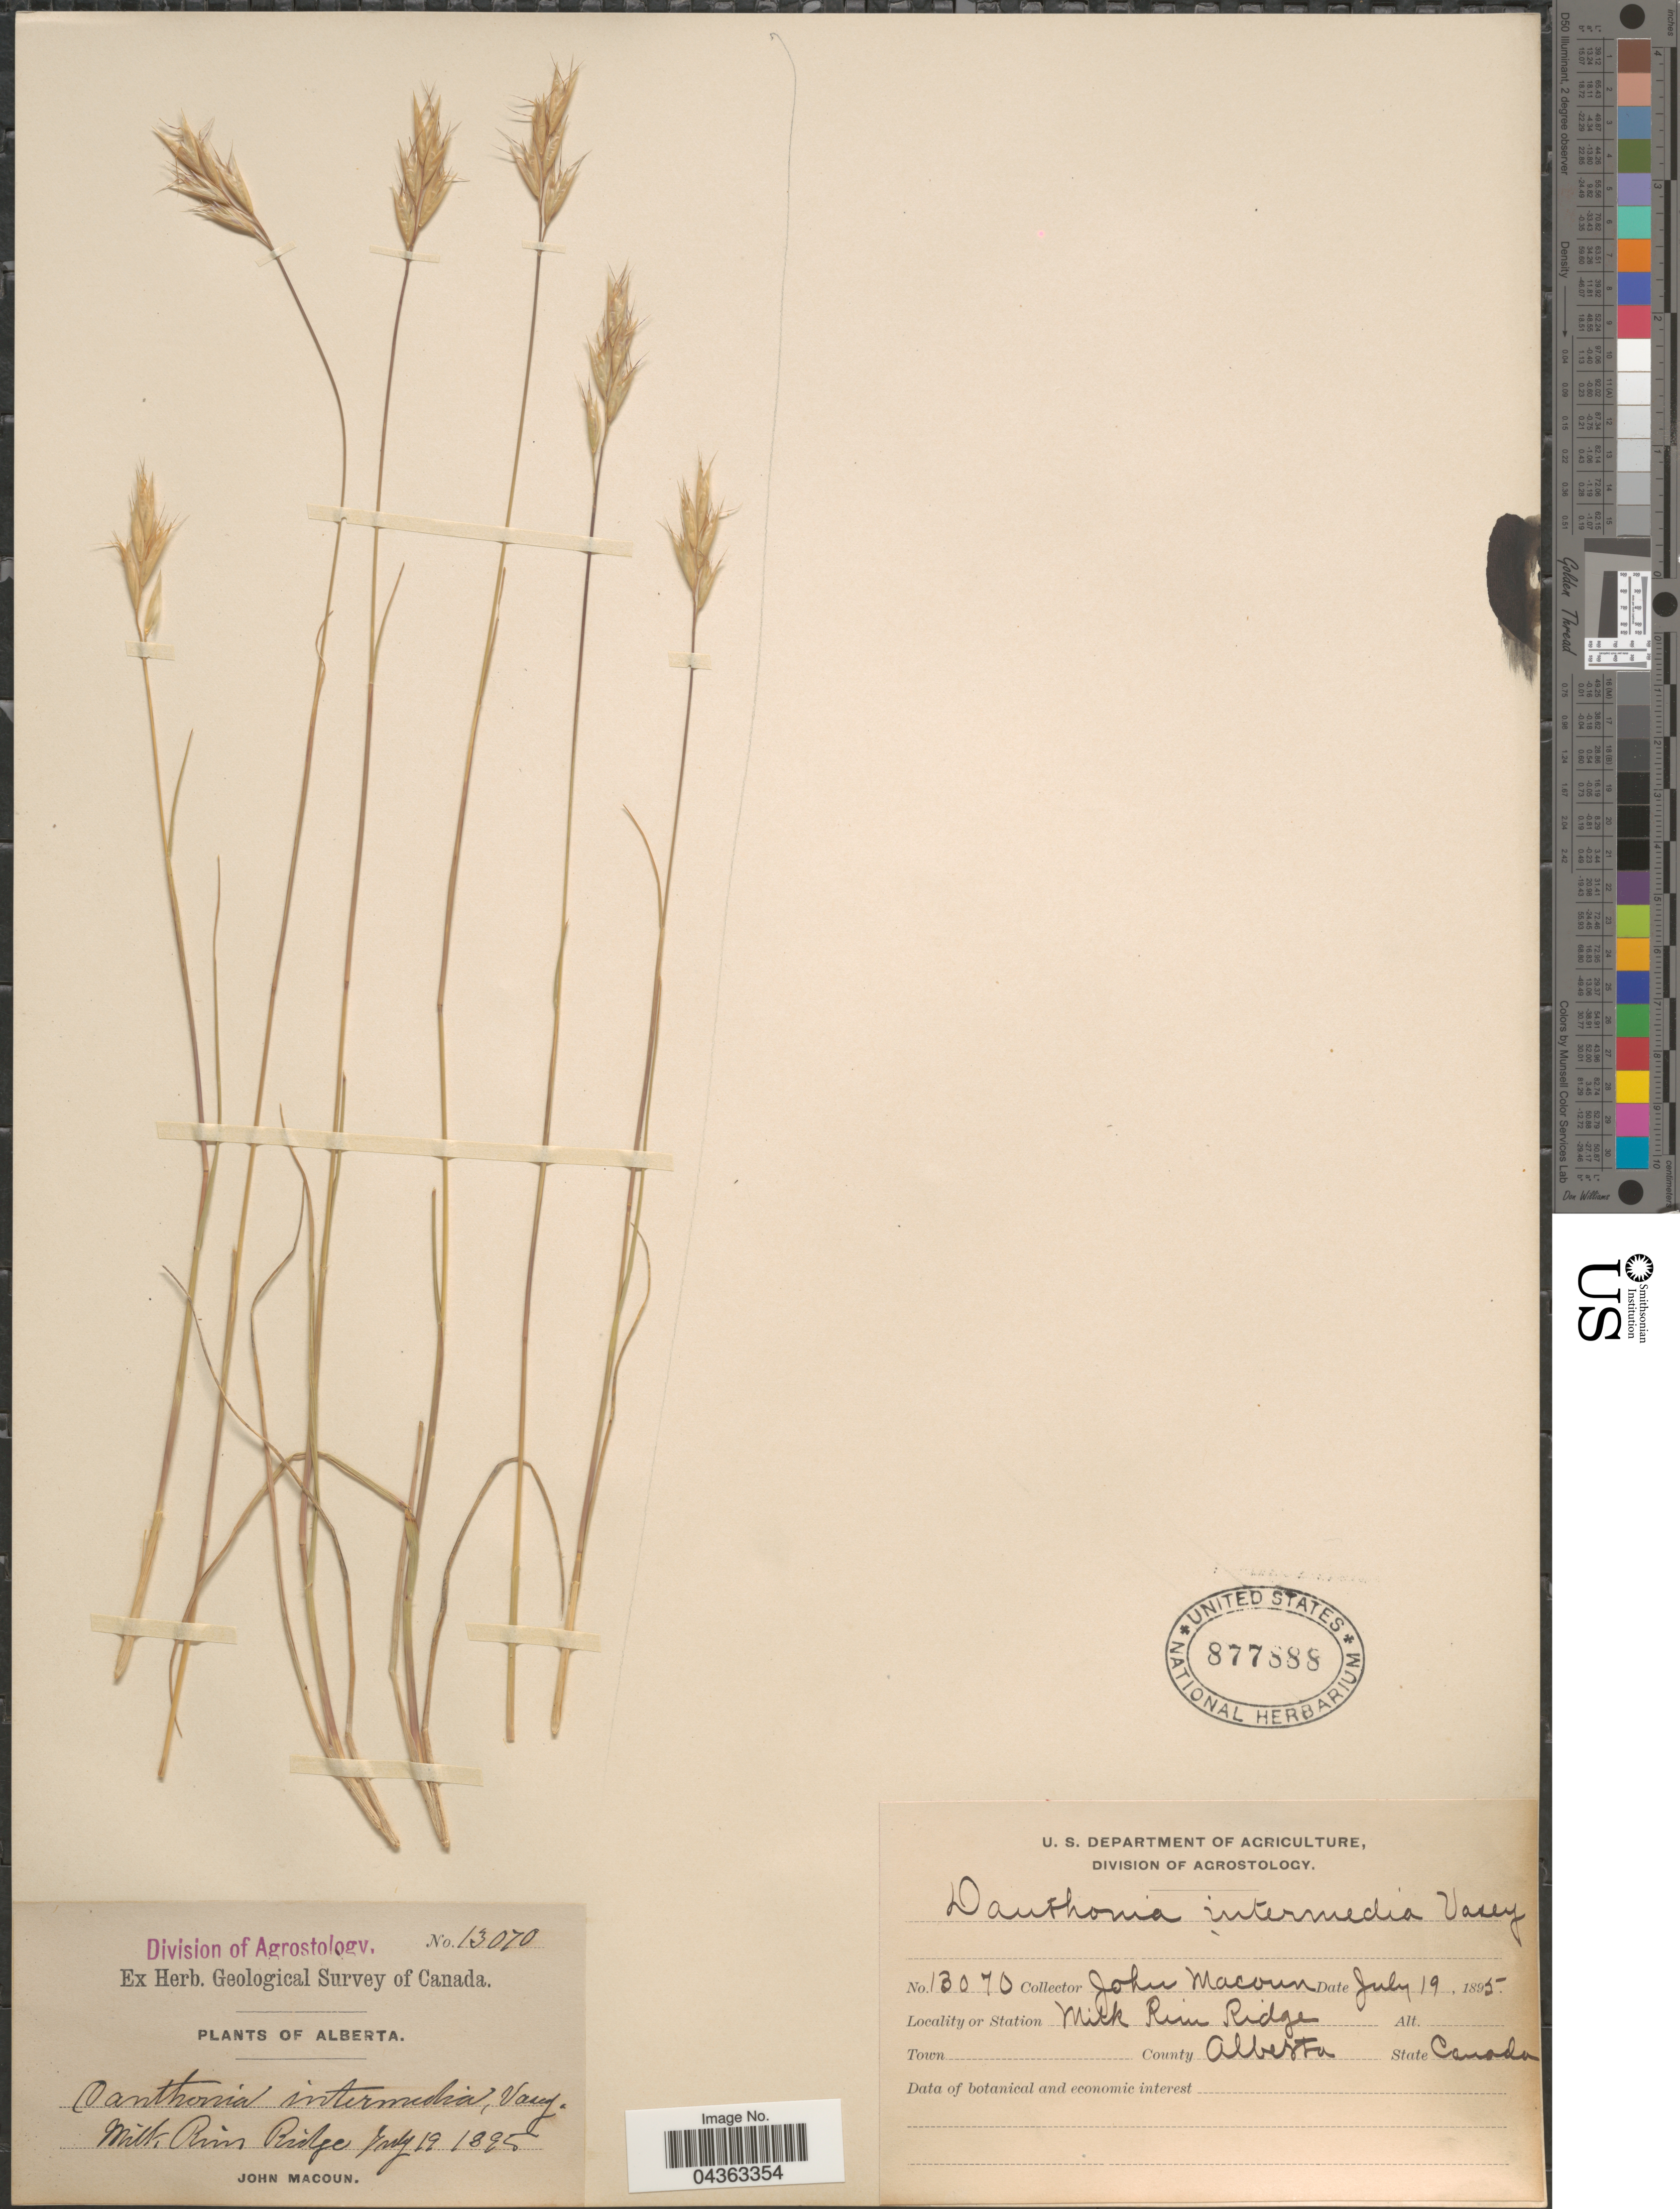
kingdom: Plantae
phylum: Tracheophyta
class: Liliopsida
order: Poales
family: Poaceae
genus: Danthonia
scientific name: Danthonia intermedia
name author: Vasey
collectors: J. Macoun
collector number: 13070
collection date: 1895-07-19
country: Canada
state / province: Alberta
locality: Geological Survey of Canada. Milk Rim Ridge. County Alberta.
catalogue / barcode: US 877888